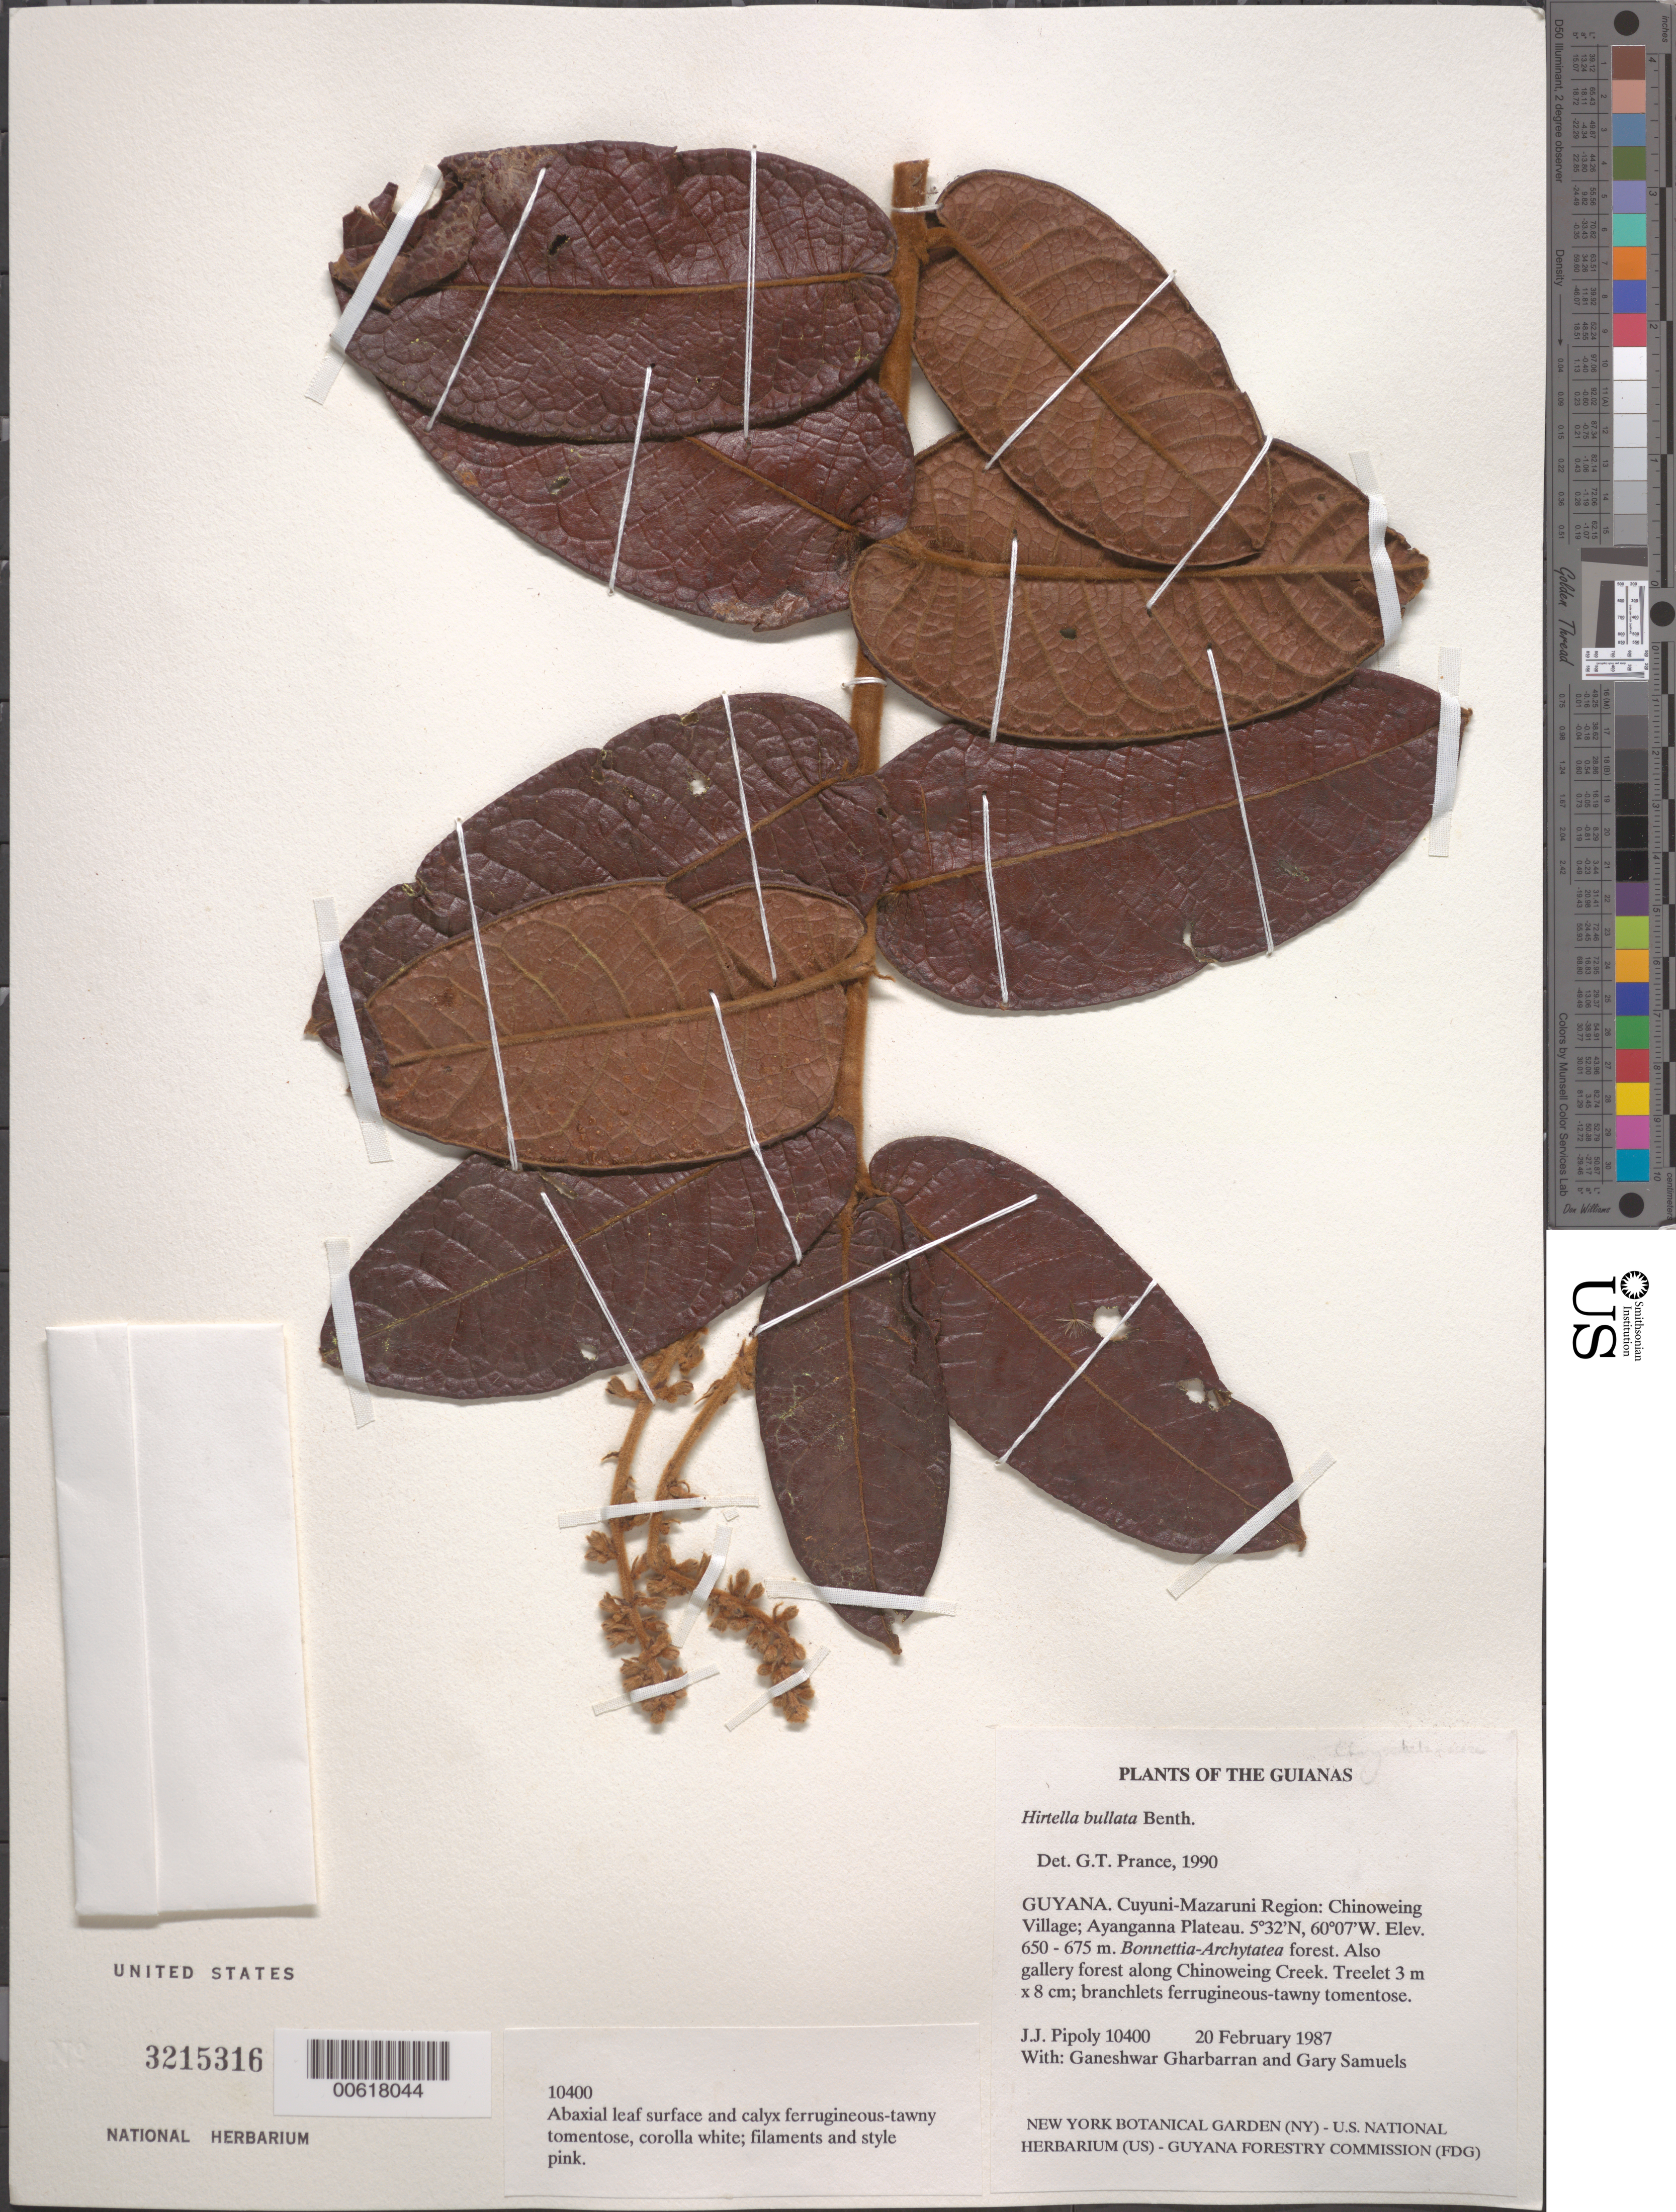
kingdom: Plantae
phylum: Tracheophyta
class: Magnoliopsida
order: Malpighiales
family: Chrysobalanaceae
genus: Hirtella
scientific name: Hirtella bullata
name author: Benth.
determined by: Prance, G. T.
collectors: J. J. Pipoly, G. Gharbarran & G. Samuels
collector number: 10400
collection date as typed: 20 February 1987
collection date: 1987-02-20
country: Guyana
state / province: Cuyuni-Mazaruni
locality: Chinoweing Village; Ayanganna Plateau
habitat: Bonnetia-Archytaea forest. Also gallery forest along Chinoweing Creek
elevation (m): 650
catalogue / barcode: US 3215316